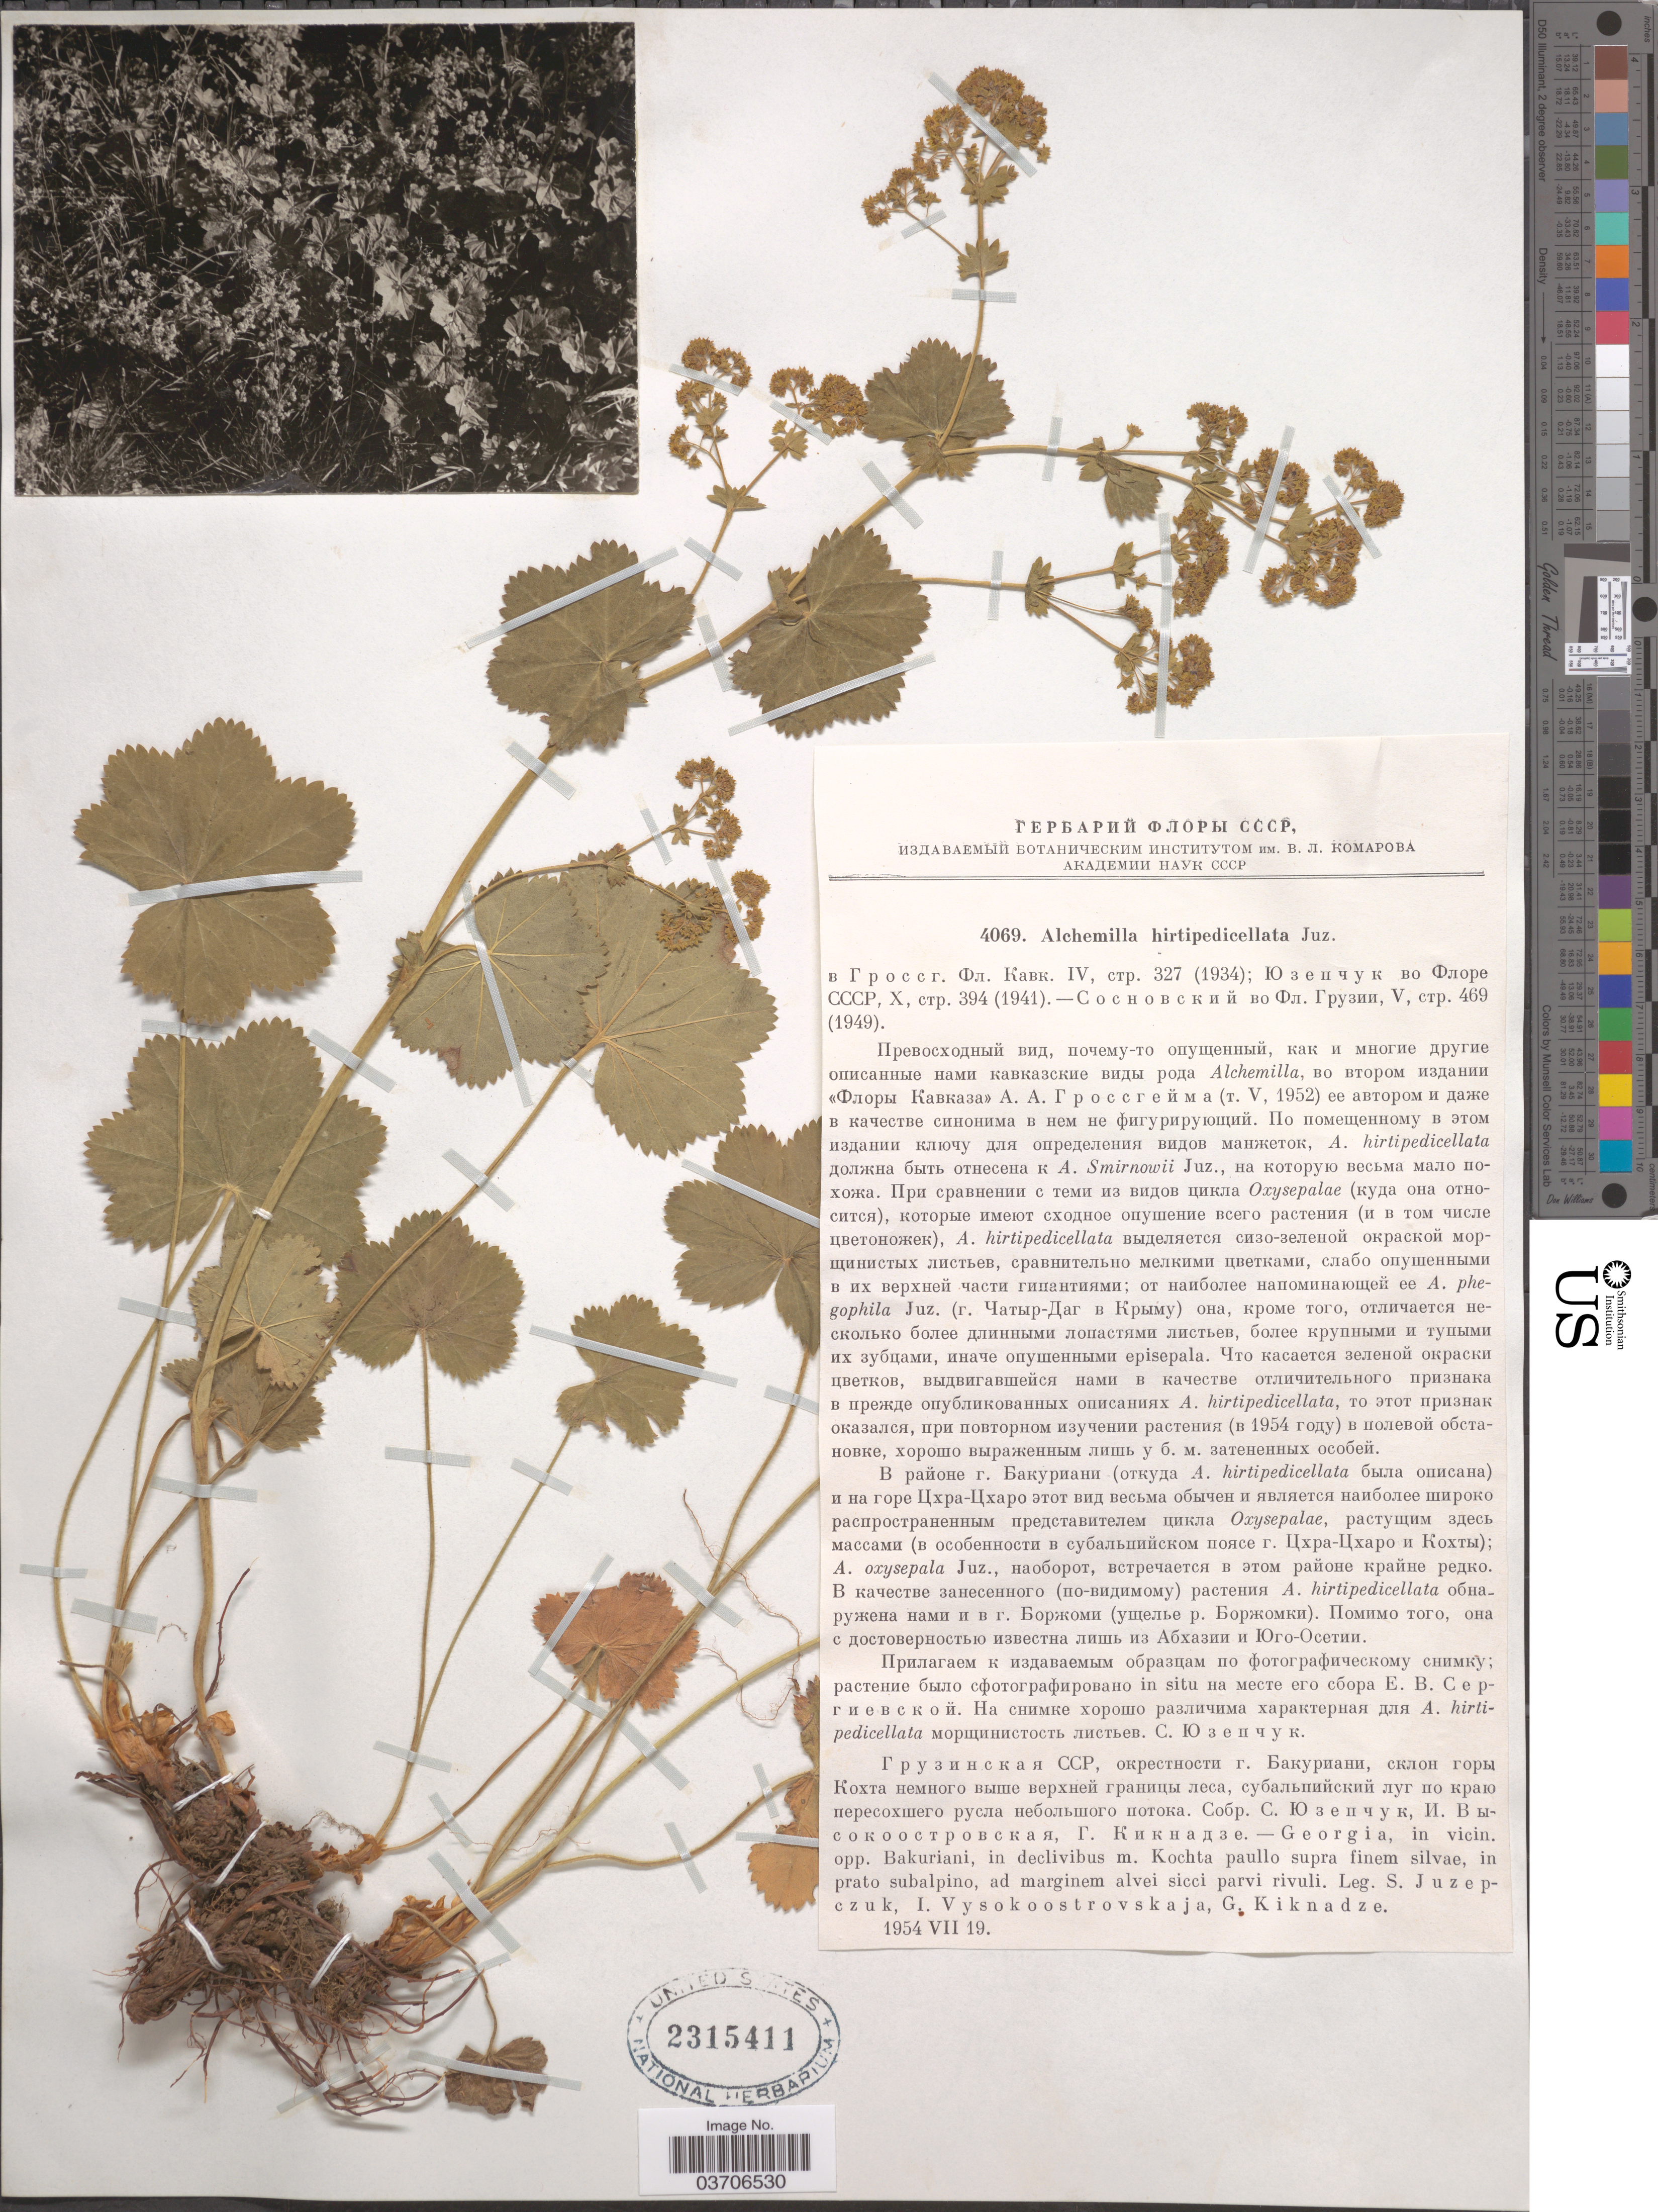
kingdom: Plantae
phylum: Tracheophyta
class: Magnoliopsida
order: Rosales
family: Rosaceae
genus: Alchemilla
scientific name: Alchemilla hirtipedicellata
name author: Juz.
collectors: S. V. Juzepczuk, I. Vysokoostrovskaja & G. Kiknadze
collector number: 4069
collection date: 1954-07-19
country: Georgia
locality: In vicin. opp. Bakuriani, on declivibus m. Kochta paullo supra finem silvae, in prato subalpino, ad marginem alvei sicci parvi rivuli.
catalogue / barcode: US 2315411